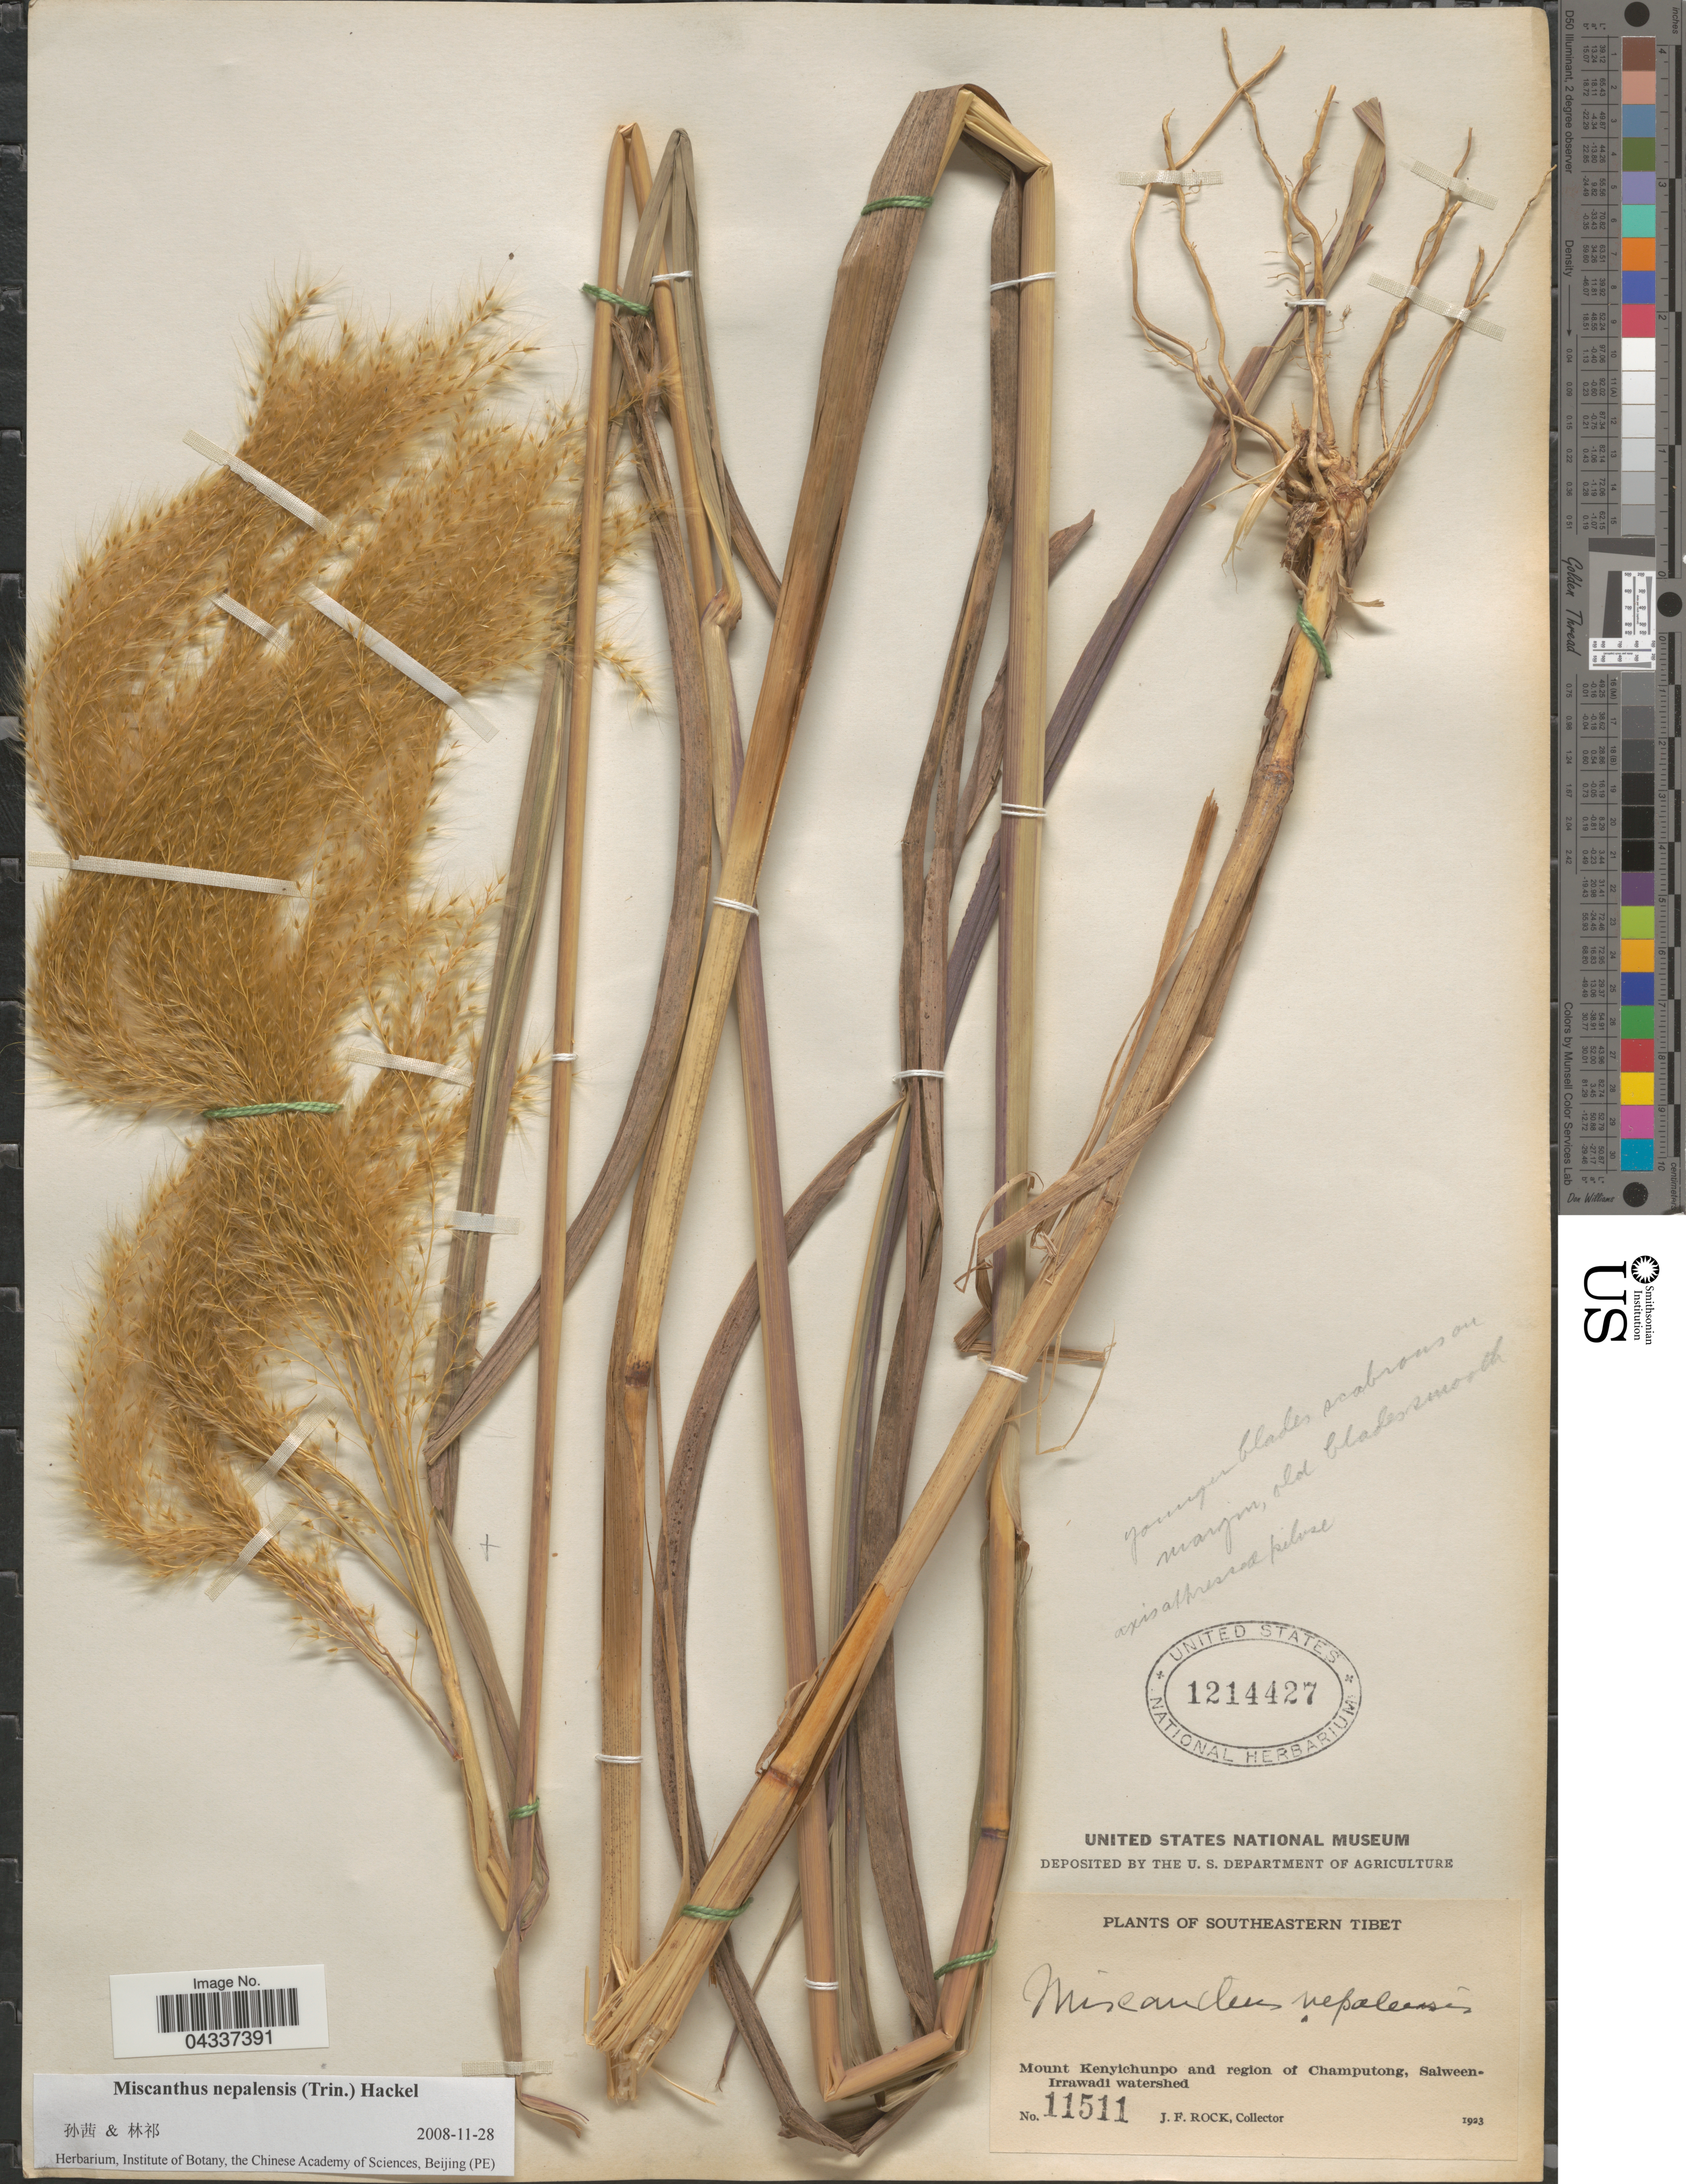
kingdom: Plantae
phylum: Tracheophyta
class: Liliopsida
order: Poales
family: Poaceae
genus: Miscanthus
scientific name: Miscanthus nepalensis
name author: (Trin.) Hack.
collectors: J. Rock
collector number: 11511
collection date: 1923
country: China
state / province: Xizang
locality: Southeastern Tibet. Mount Kenyichunpo and region of Champutong, Salween-Irrawadi watershed.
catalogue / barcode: US 1214427